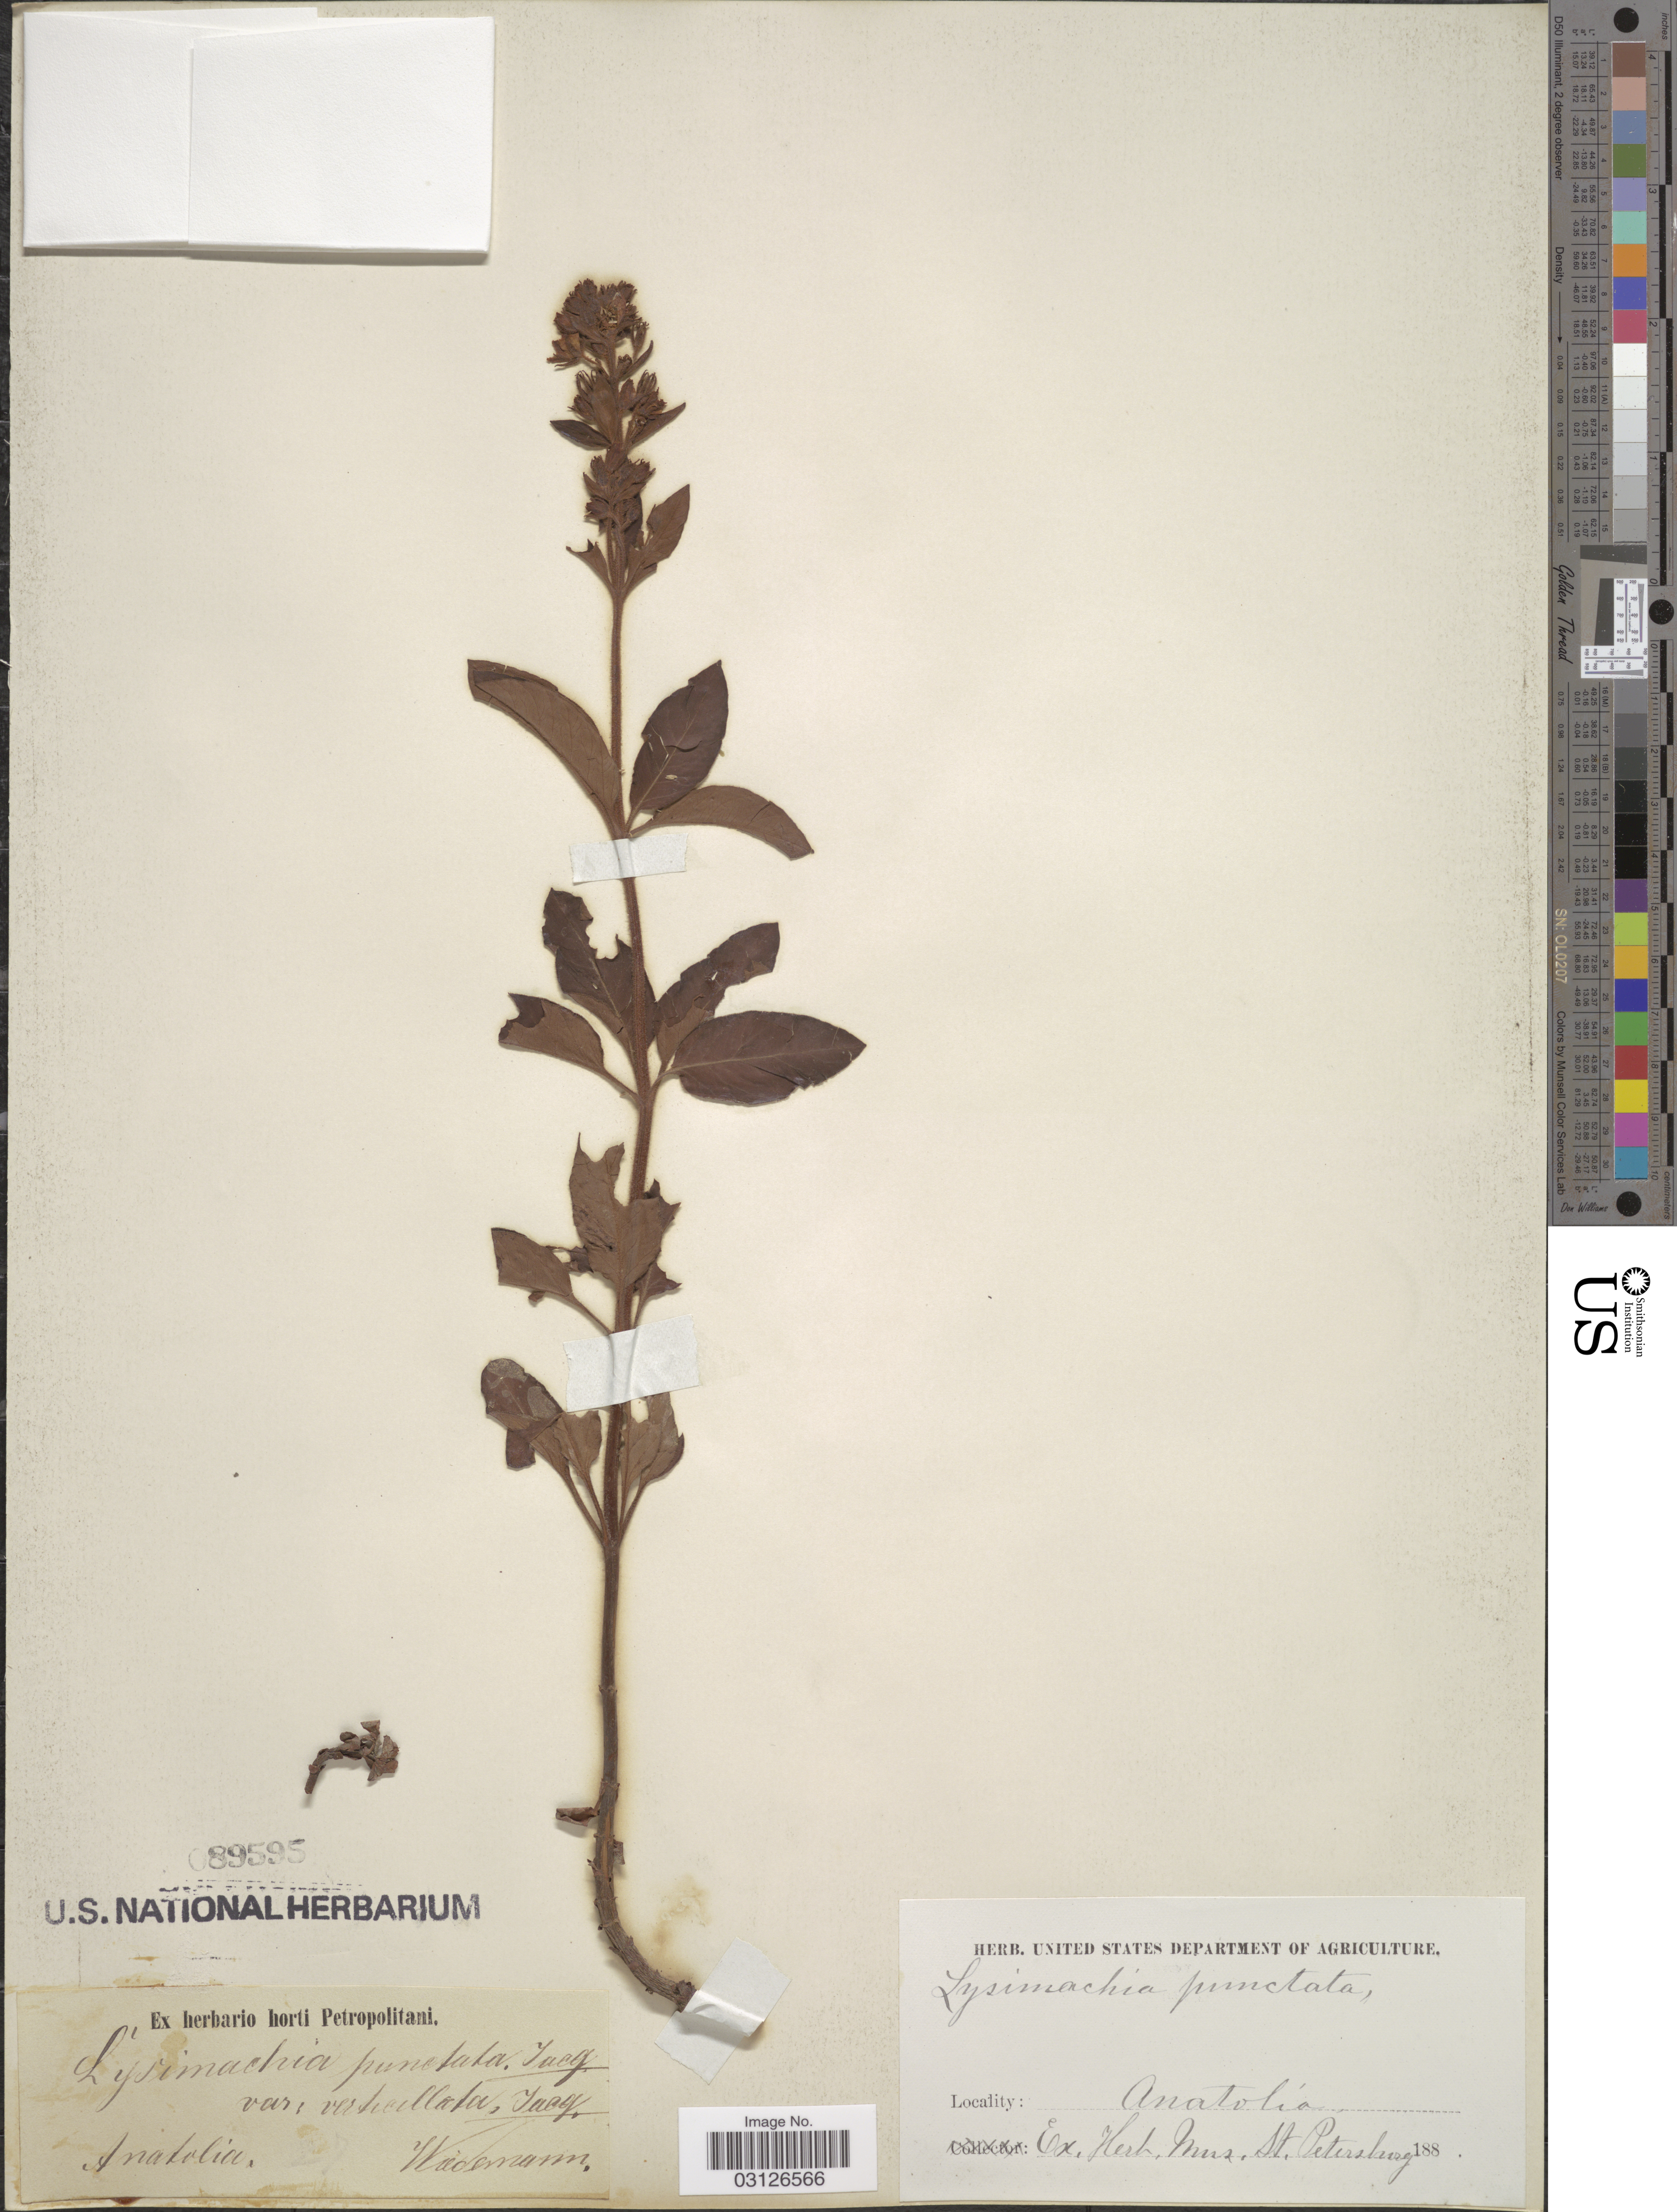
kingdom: Plantae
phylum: Tracheophyta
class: Magnoliopsida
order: Ericales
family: Primulaceae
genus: Lysimachia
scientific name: Lysimachia punctata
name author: L.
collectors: Wiedemann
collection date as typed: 188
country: Turkey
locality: Anatolia.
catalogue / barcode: US 89595